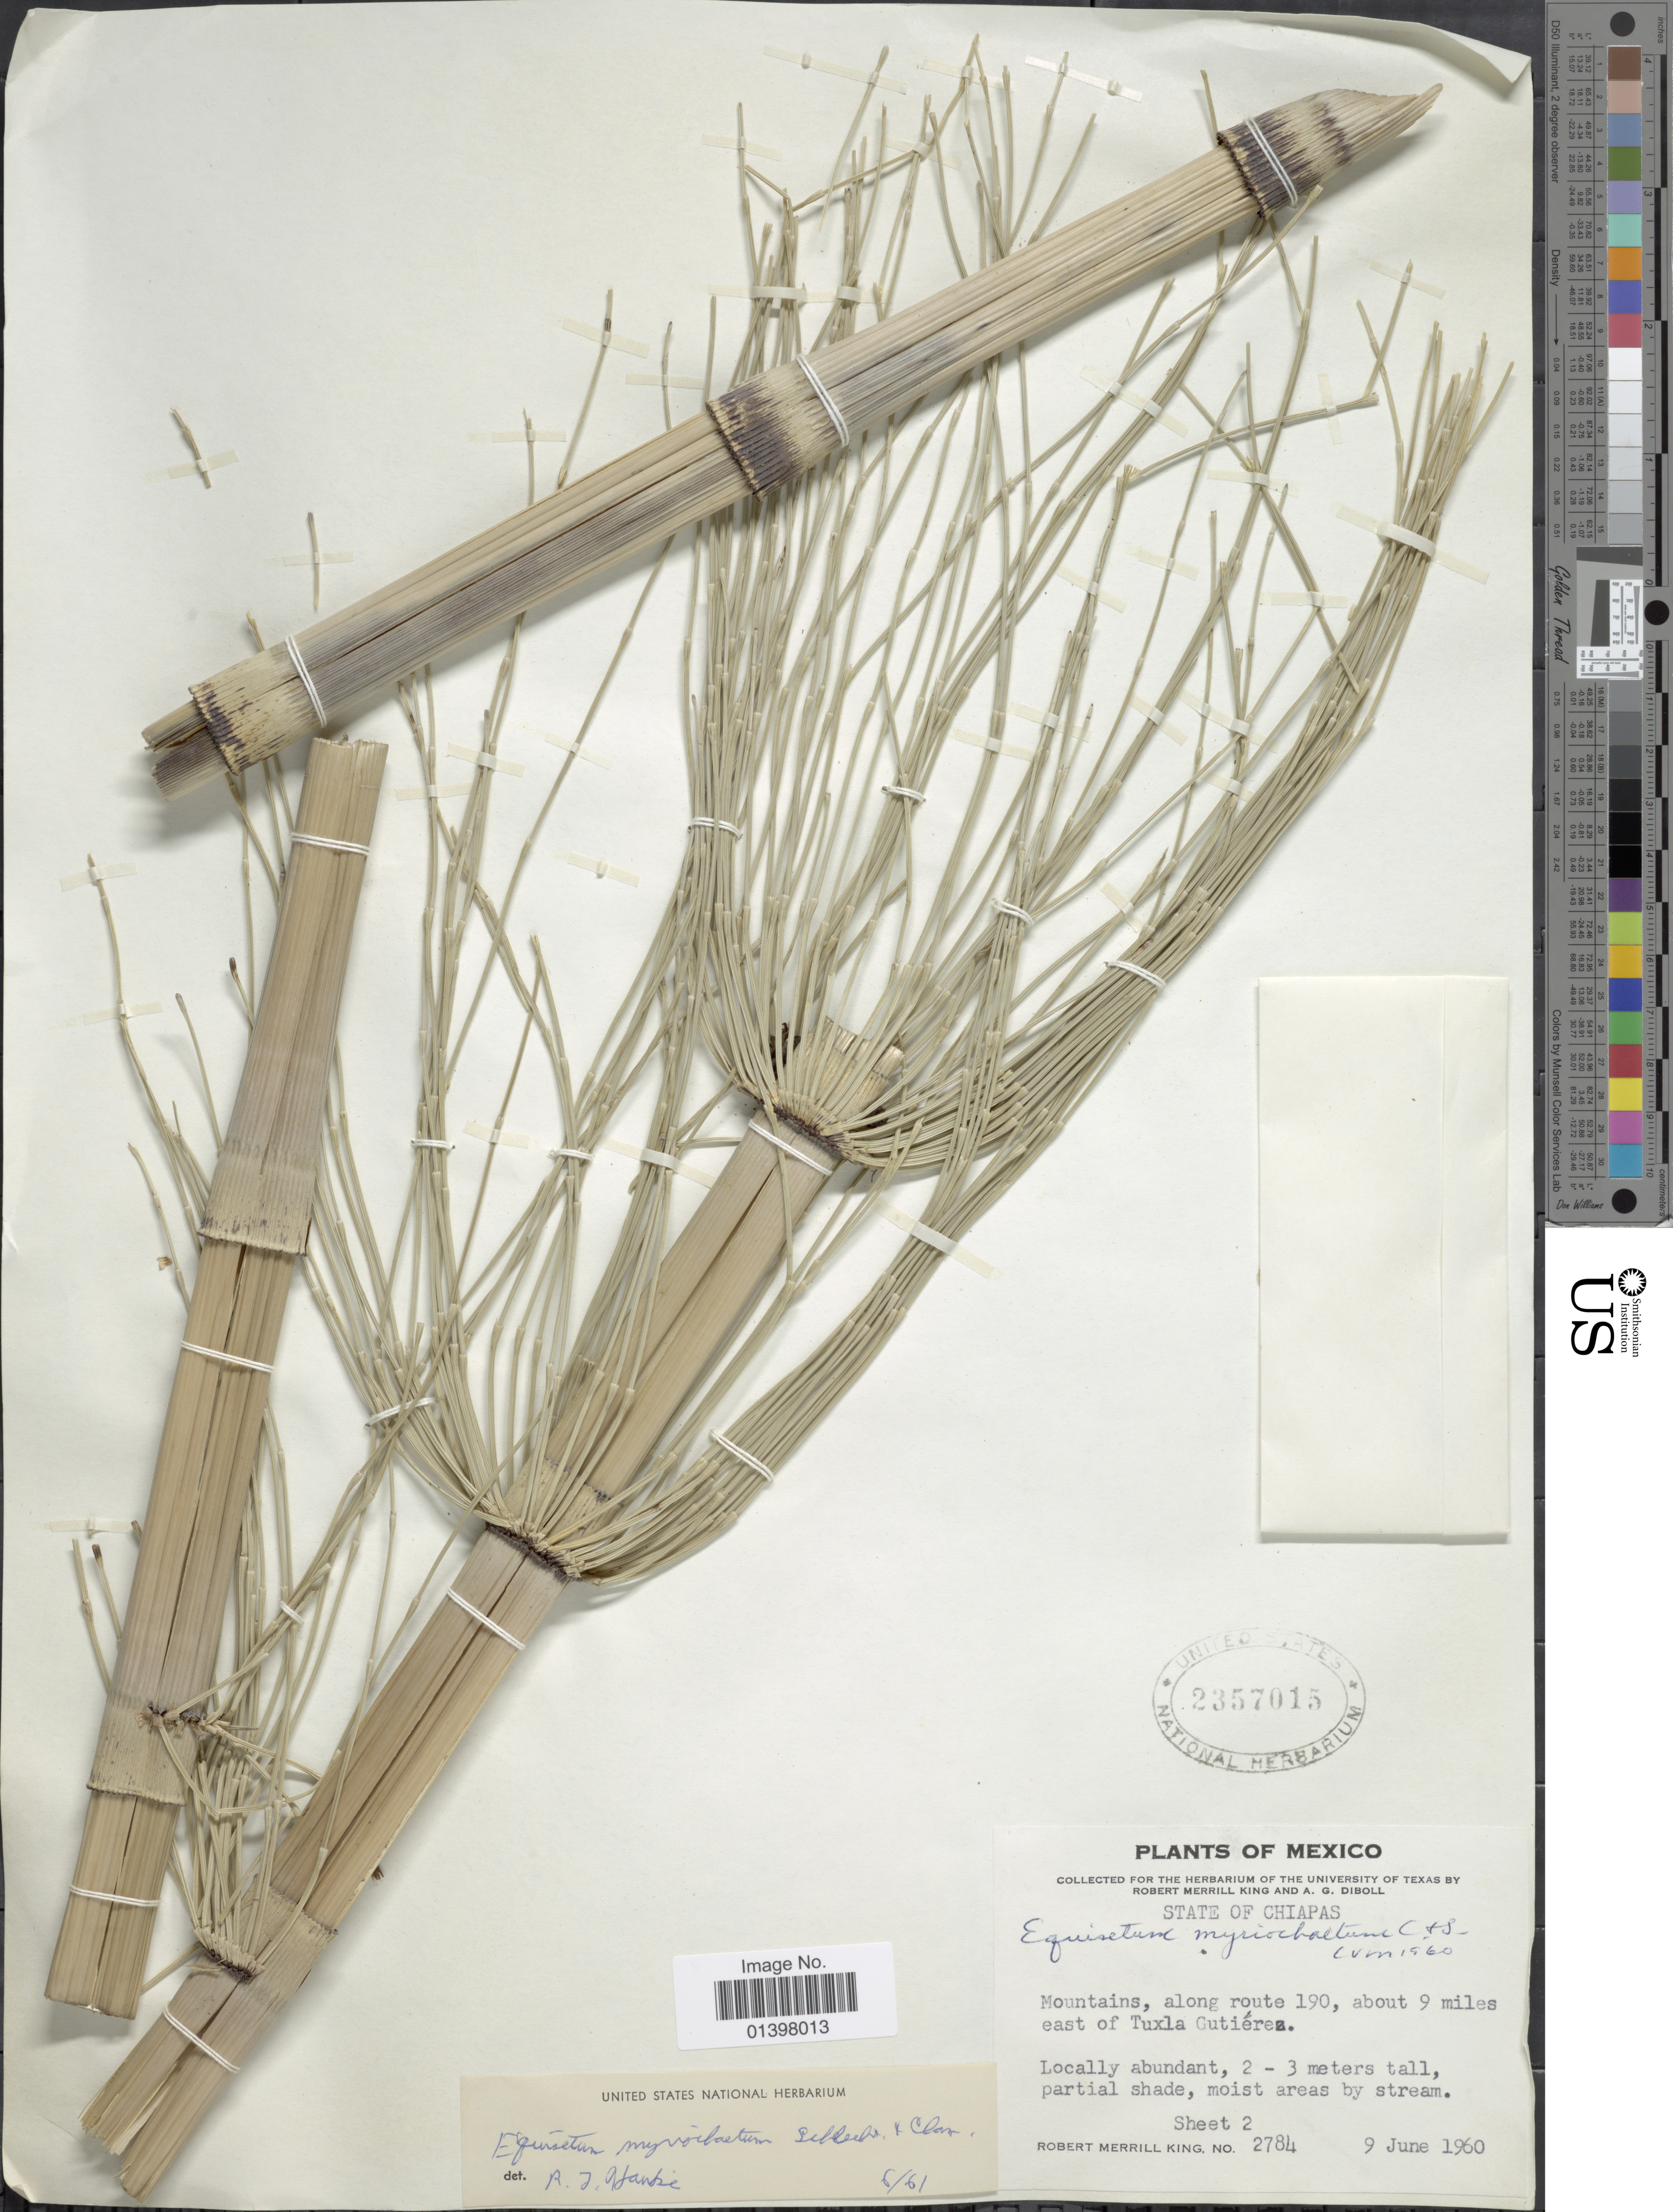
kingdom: Plantae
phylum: Tracheophyta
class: Polypodiopsida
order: Equisetales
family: Equisetaceae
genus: Equisetum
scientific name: Equisetum myriochaetum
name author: Schltdl. & Cham.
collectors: R. M. King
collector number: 2784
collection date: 1960-06-09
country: Mexico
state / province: Chiapas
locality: Mountains, along route 190, about 9 miles east of Tuxtla Gutiérez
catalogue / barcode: US 2357015